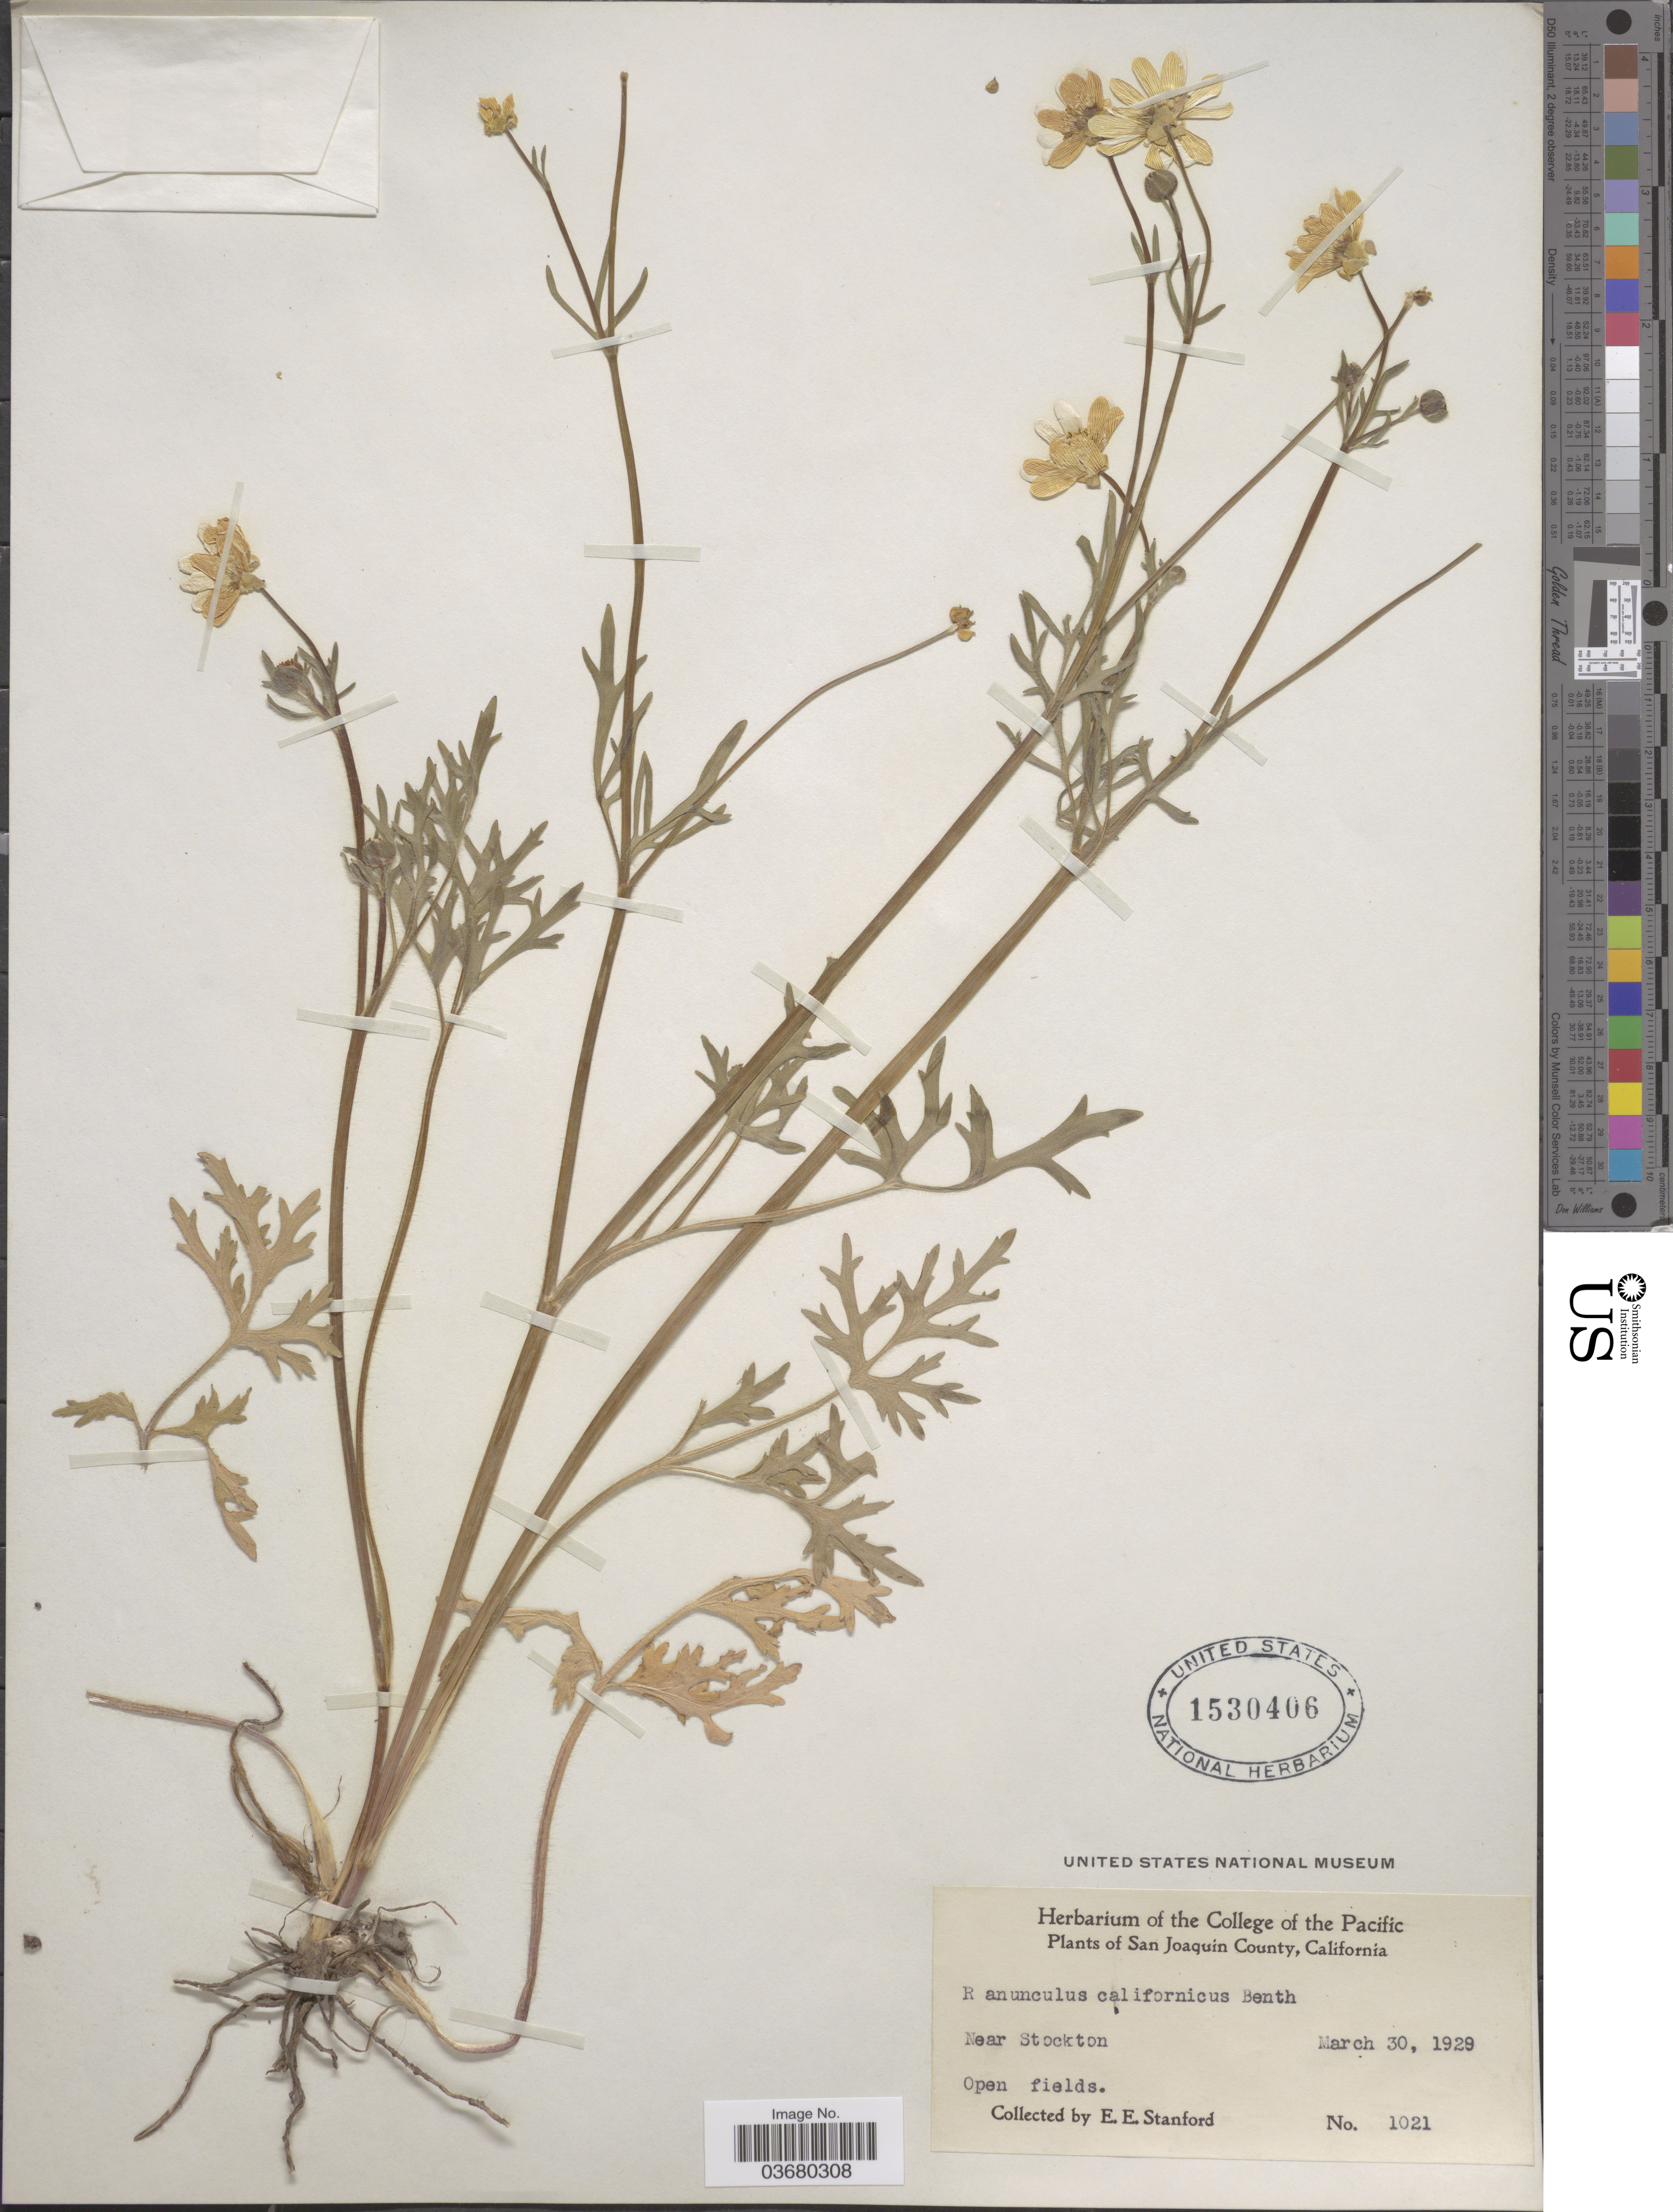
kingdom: Plantae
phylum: Tracheophyta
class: Magnoliopsida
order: Ranunculales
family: Ranunculaceae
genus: Ranunculus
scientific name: Ranunculus californicus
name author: Benth.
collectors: E. Stanford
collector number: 1021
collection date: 1929-03-30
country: United States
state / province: California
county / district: San Joaquin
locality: San Joaquin County. Near Stockton.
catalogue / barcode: US 1530406